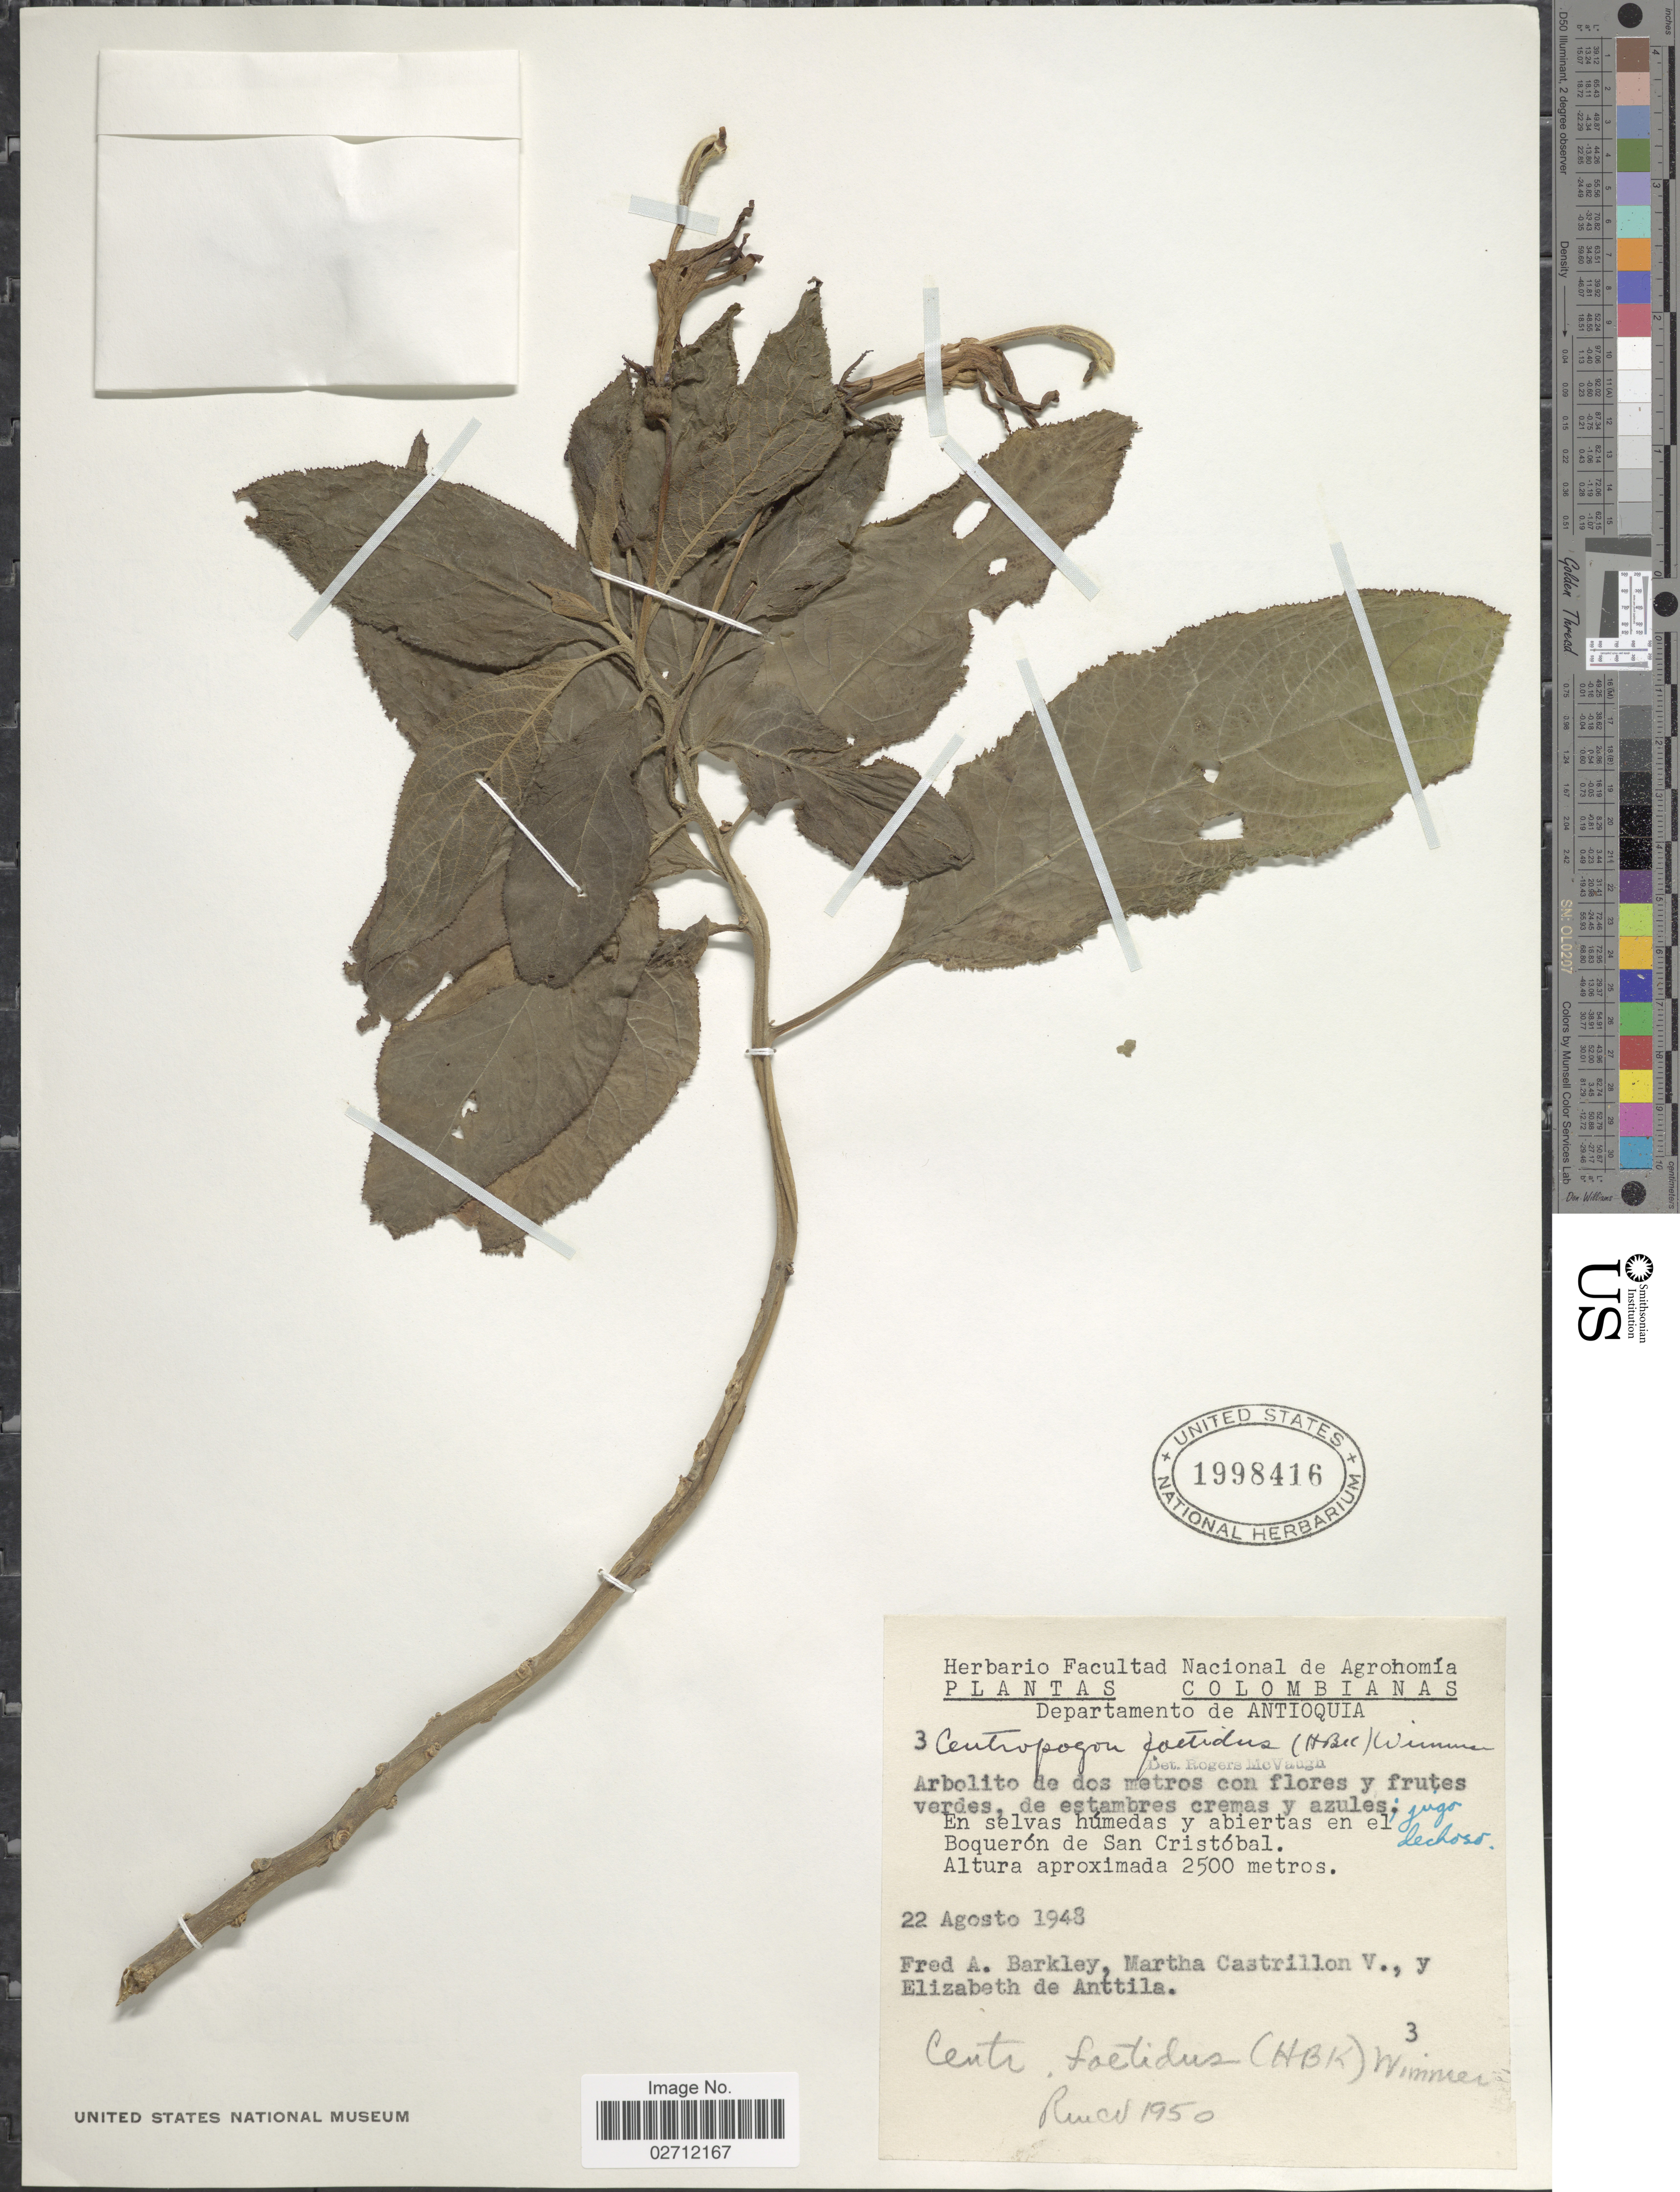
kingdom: Plantae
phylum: Tracheophyta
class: Magnoliopsida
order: Asterales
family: Campanulaceae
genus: Centropogon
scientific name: Centropogon foetidus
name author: (Willd. ex Kunth) E. Wimm.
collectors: F. A. Barkley, M. Castrillon V. & E. Anttila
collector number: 3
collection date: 1948-08-22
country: Colombia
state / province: Antioquia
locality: En selvas humedas y abiertas en el Boqueron de San Cristobal.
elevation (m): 2500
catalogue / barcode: US 1998416